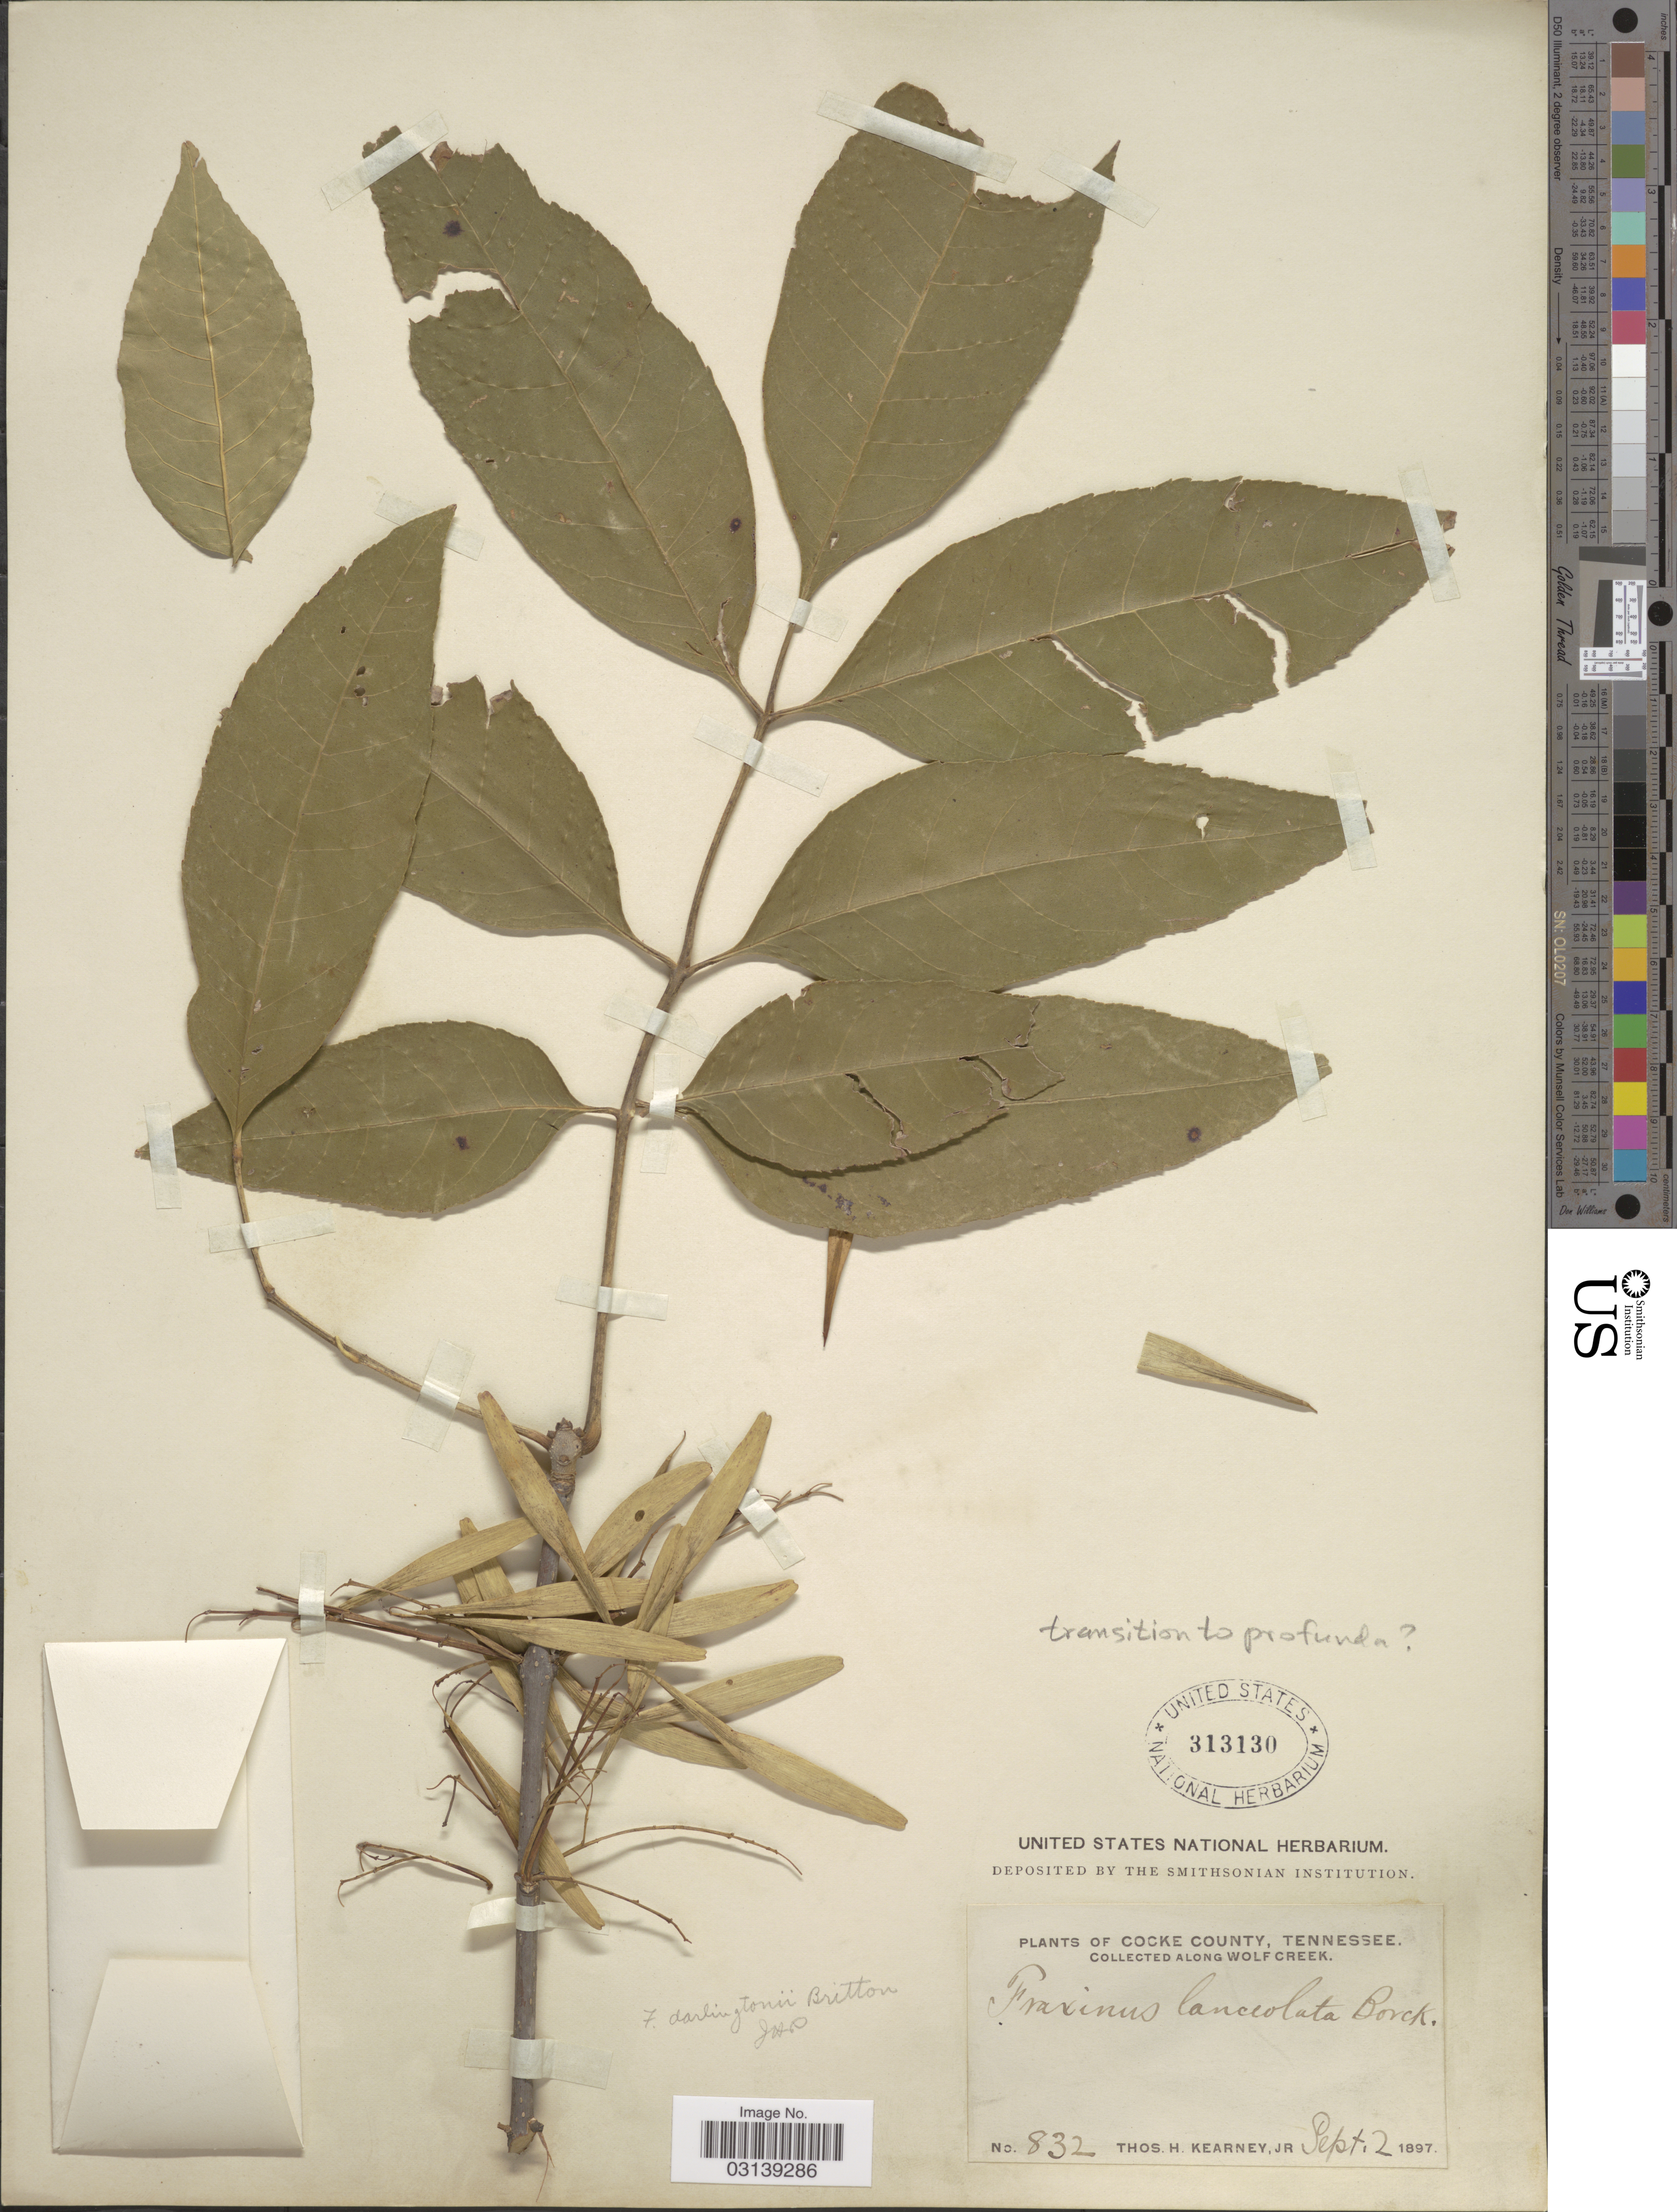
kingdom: Plantae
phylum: Tracheophyta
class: Magnoliopsida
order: Lamiales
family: Oleaceae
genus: Fraxinus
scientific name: Fraxinus profunda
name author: (Bush) Bush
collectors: T. H. Kearney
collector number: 832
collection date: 1897-09-02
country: United States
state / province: Tennessee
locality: Cocke County, Along Wolf Creek.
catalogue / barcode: US 313130